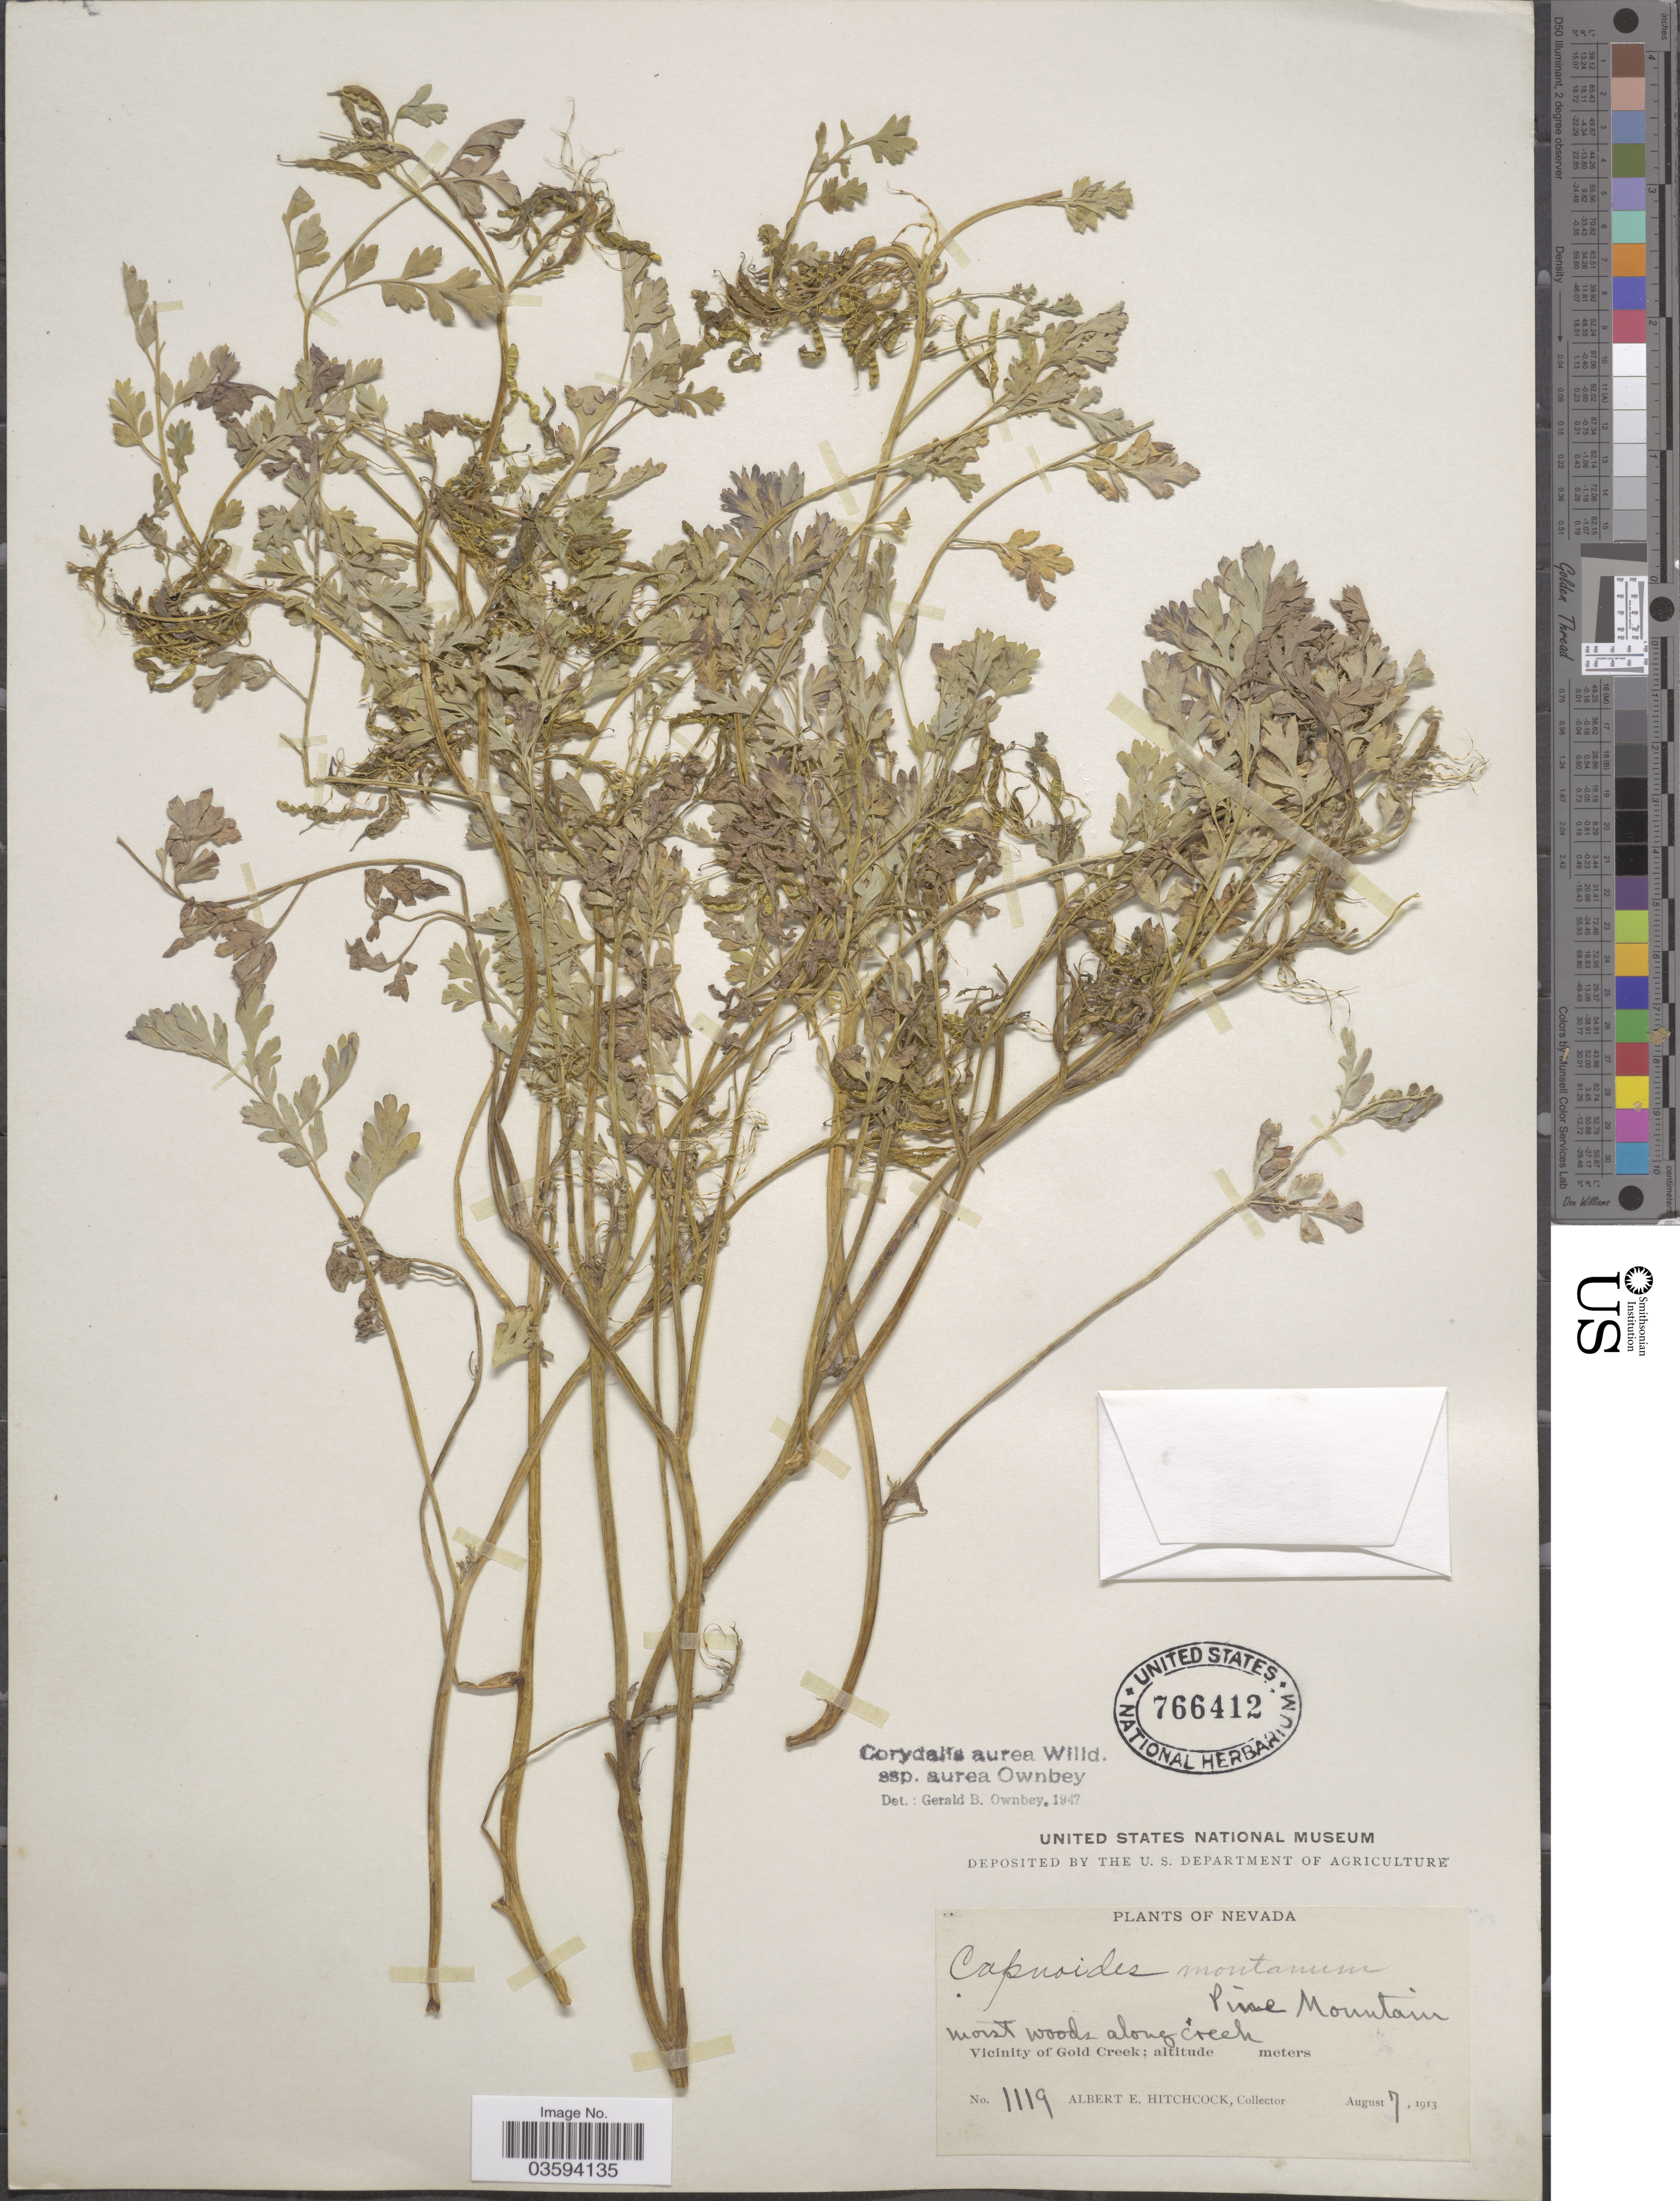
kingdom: Plantae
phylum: Tracheophyta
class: Magnoliopsida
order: Ranunculales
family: Papaveraceae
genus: Corydalis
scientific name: Corydalis aurea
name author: Willd.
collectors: A. Hitchcock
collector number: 1119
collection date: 1913-08-07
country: United States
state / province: Nevada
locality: Pine Mountain. Moist woods along creek. Vicinity of Gold Creek.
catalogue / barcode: US 766412